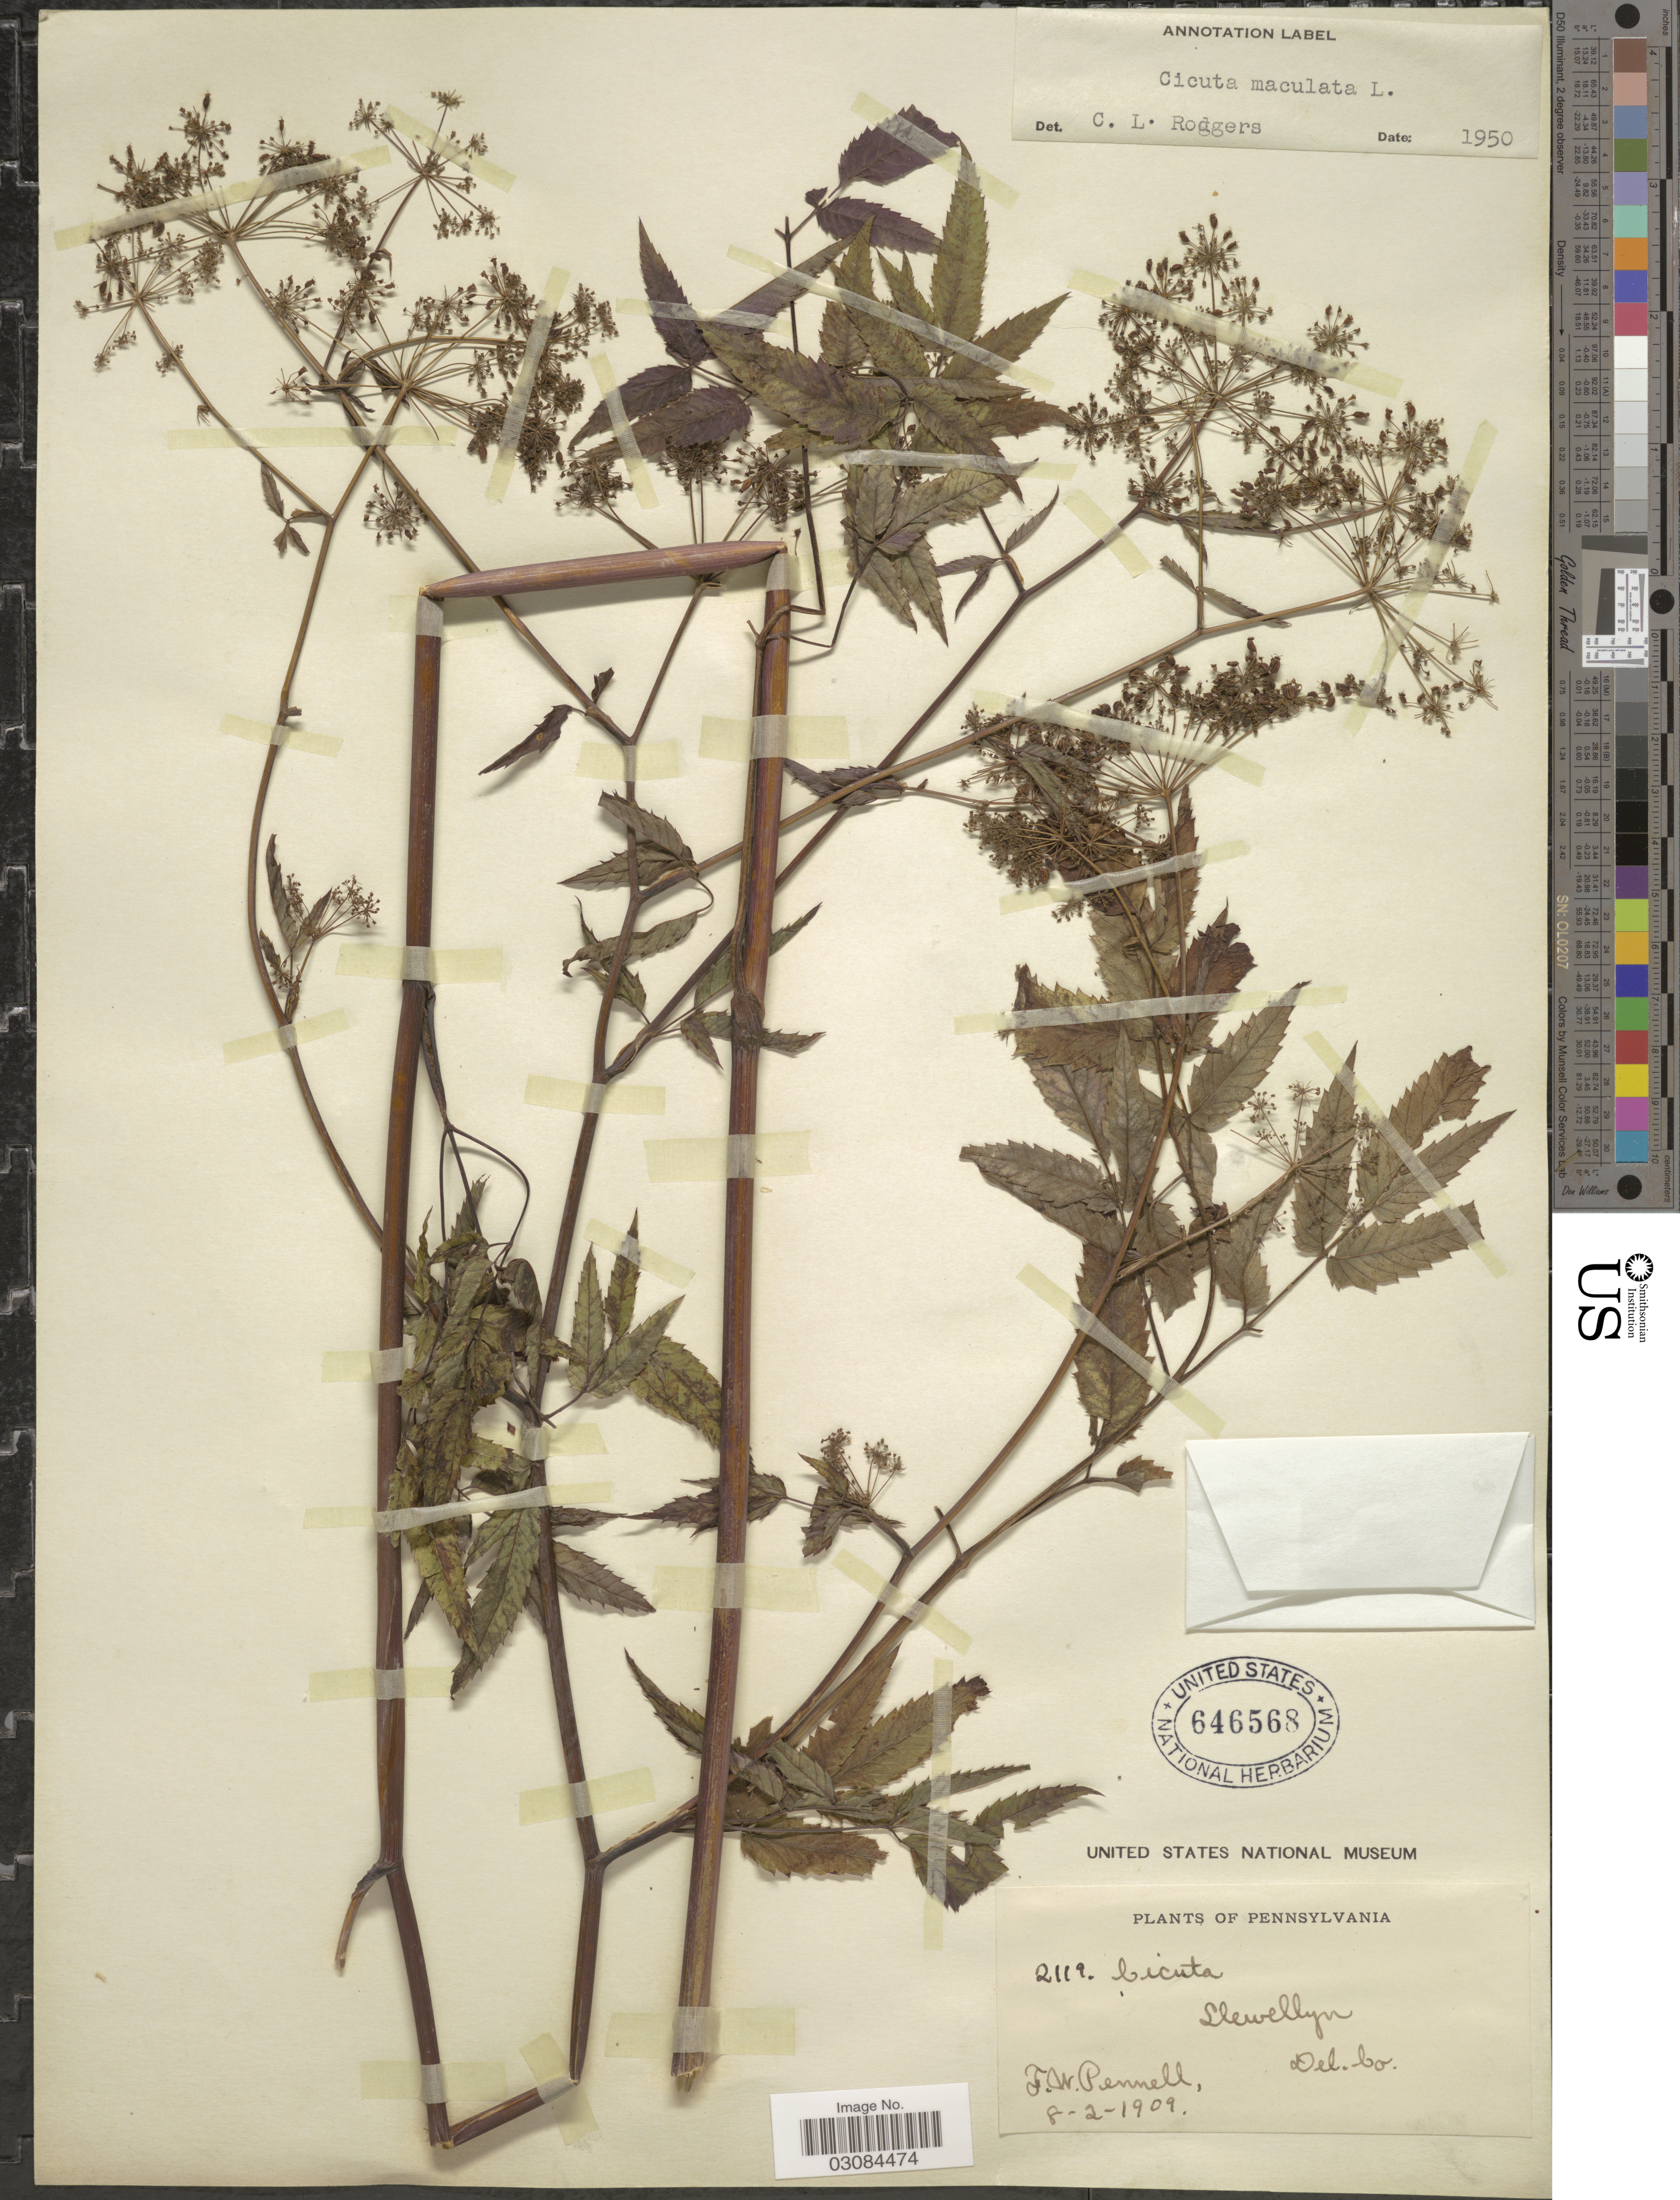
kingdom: Plantae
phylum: Tracheophyta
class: Magnoliopsida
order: Apiales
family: Apiaceae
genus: Cicuta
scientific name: Cicuta maculata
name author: L.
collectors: F. W. Pennell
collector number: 2119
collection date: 1909-08-02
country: United States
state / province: Pennsylvania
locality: Llewellyn. Del. Co.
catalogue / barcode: US 646568